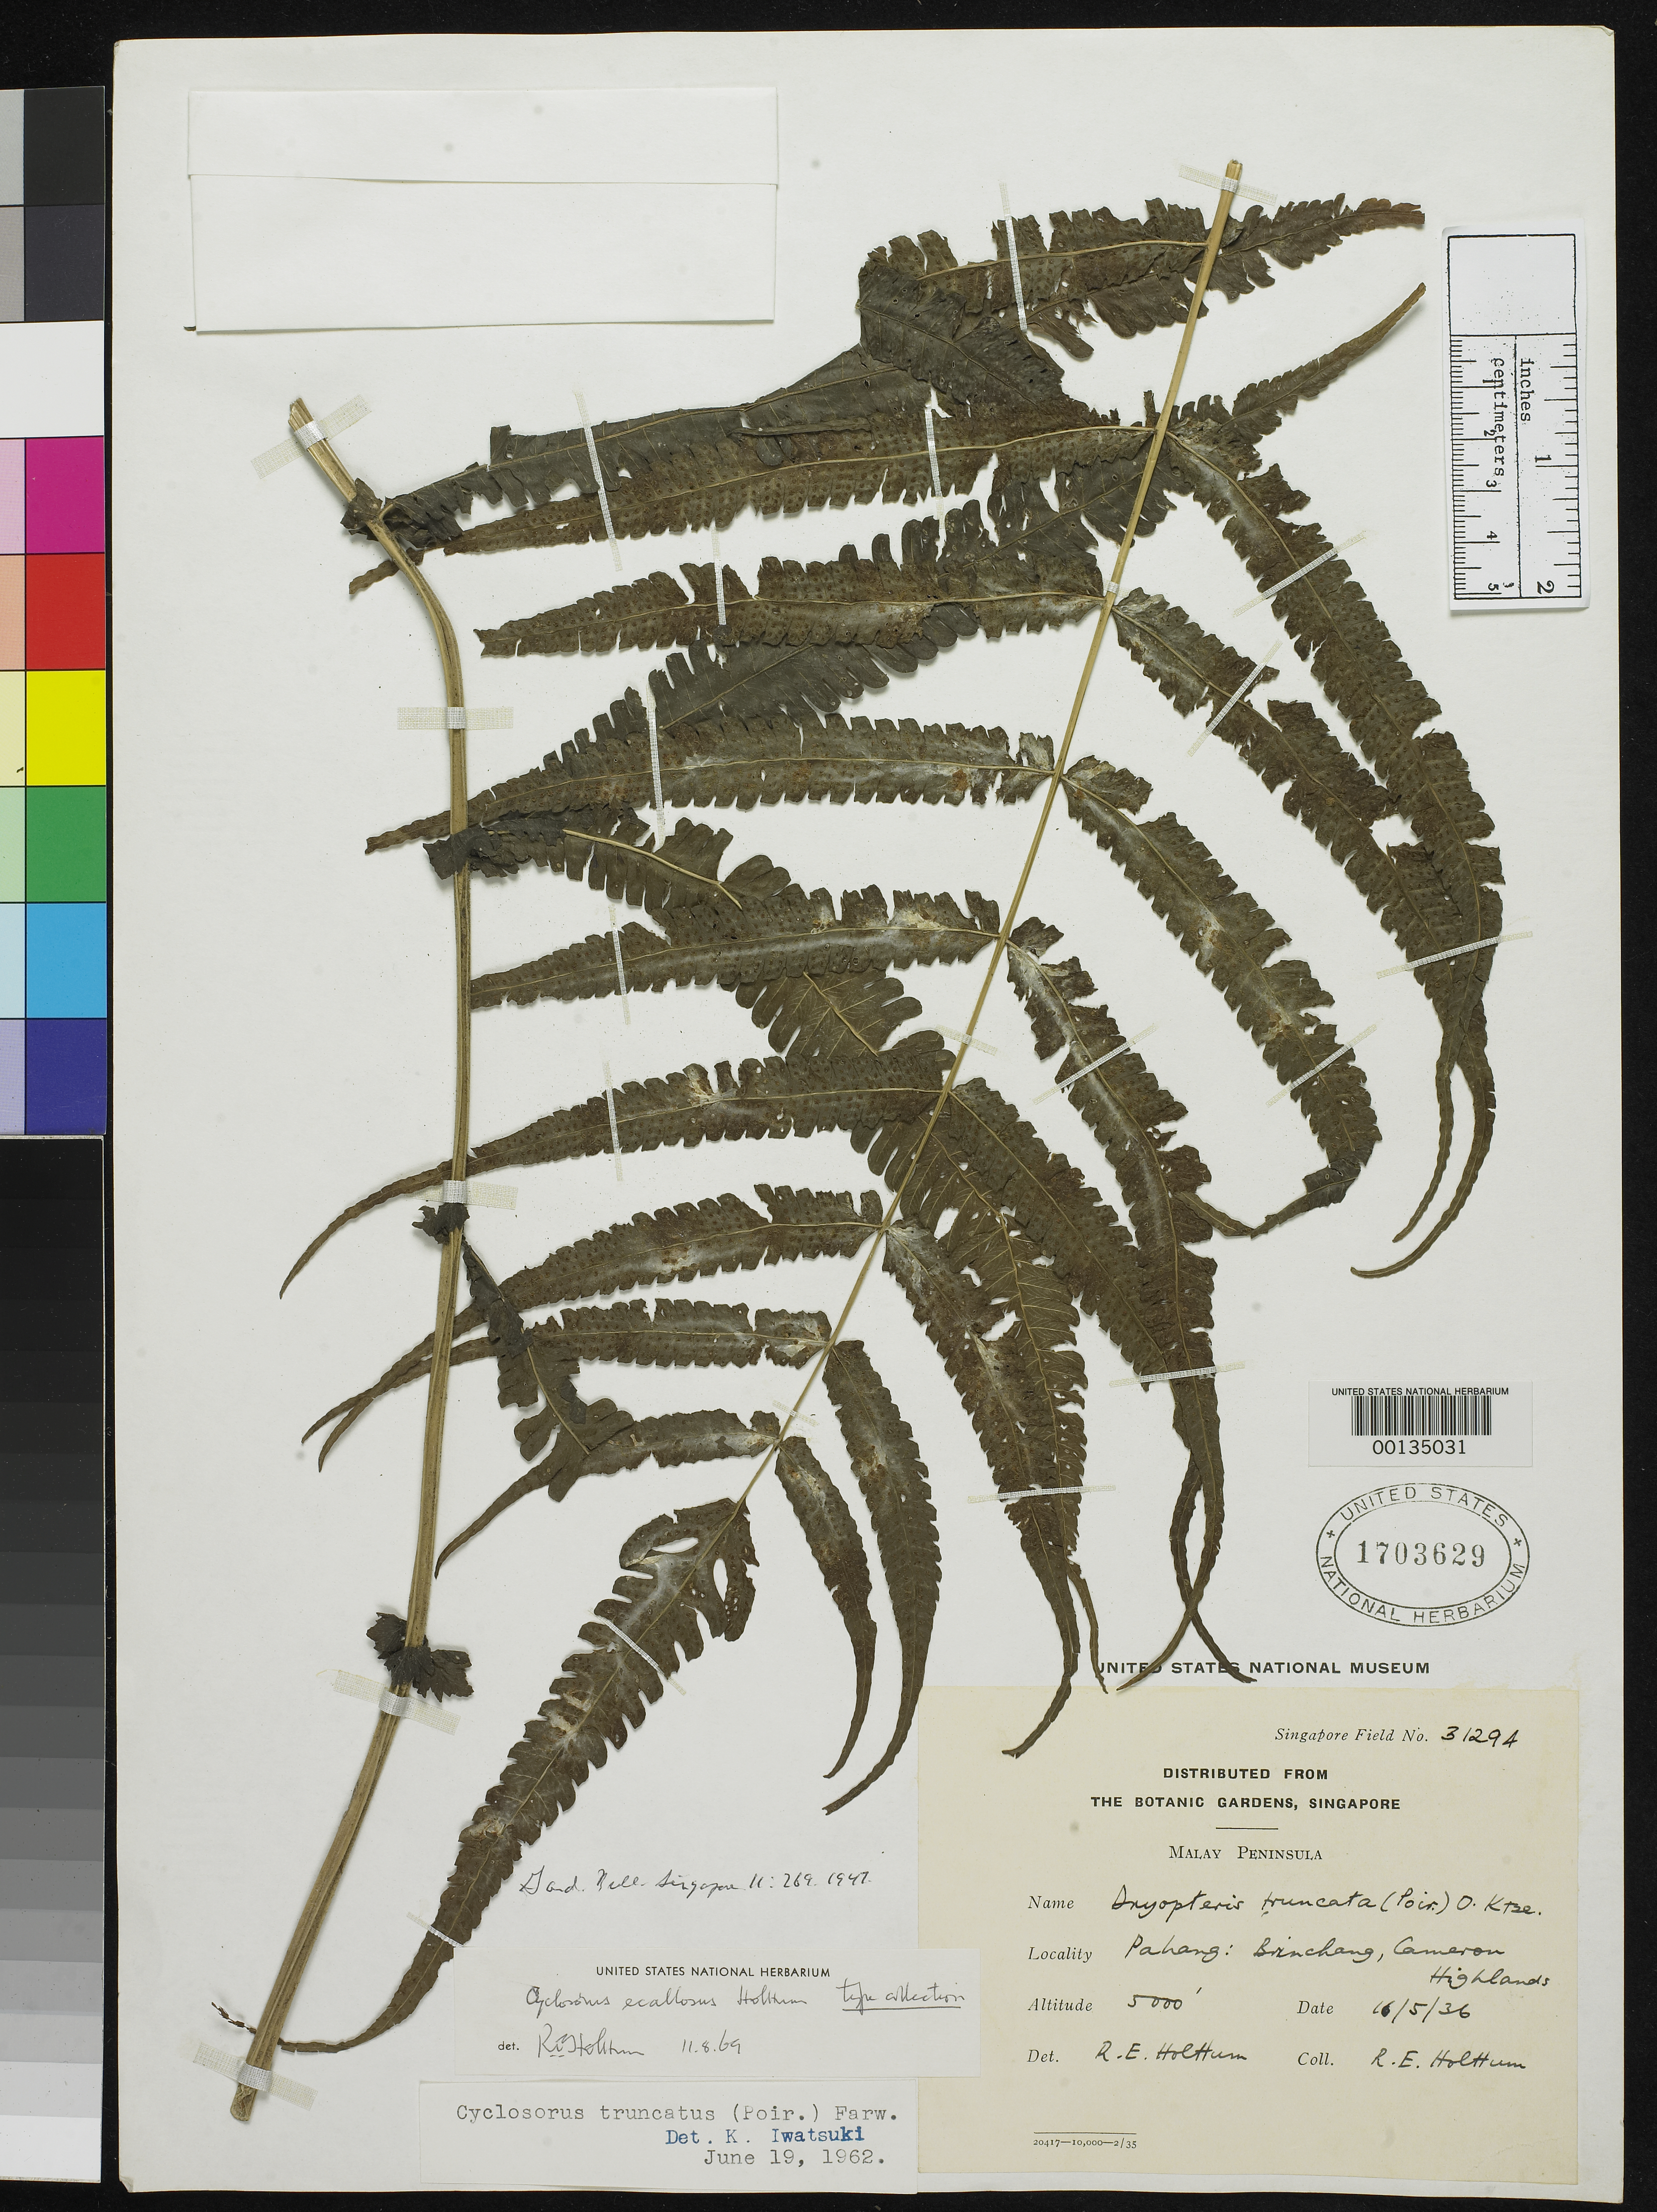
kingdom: Plantae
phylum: Tracheophyta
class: Polypodiopsida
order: Polypodiales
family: Thelypteridaceae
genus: Cyclosorus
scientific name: Cyclosorus ecallosus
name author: Holttum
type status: Isotype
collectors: R. E. Holttum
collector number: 31294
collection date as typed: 16 May 1936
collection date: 1936-05-16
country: Malaysia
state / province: Pahang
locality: Brinchang, Cameron Highlands. [Malay Peninsula]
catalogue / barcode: US 1703629